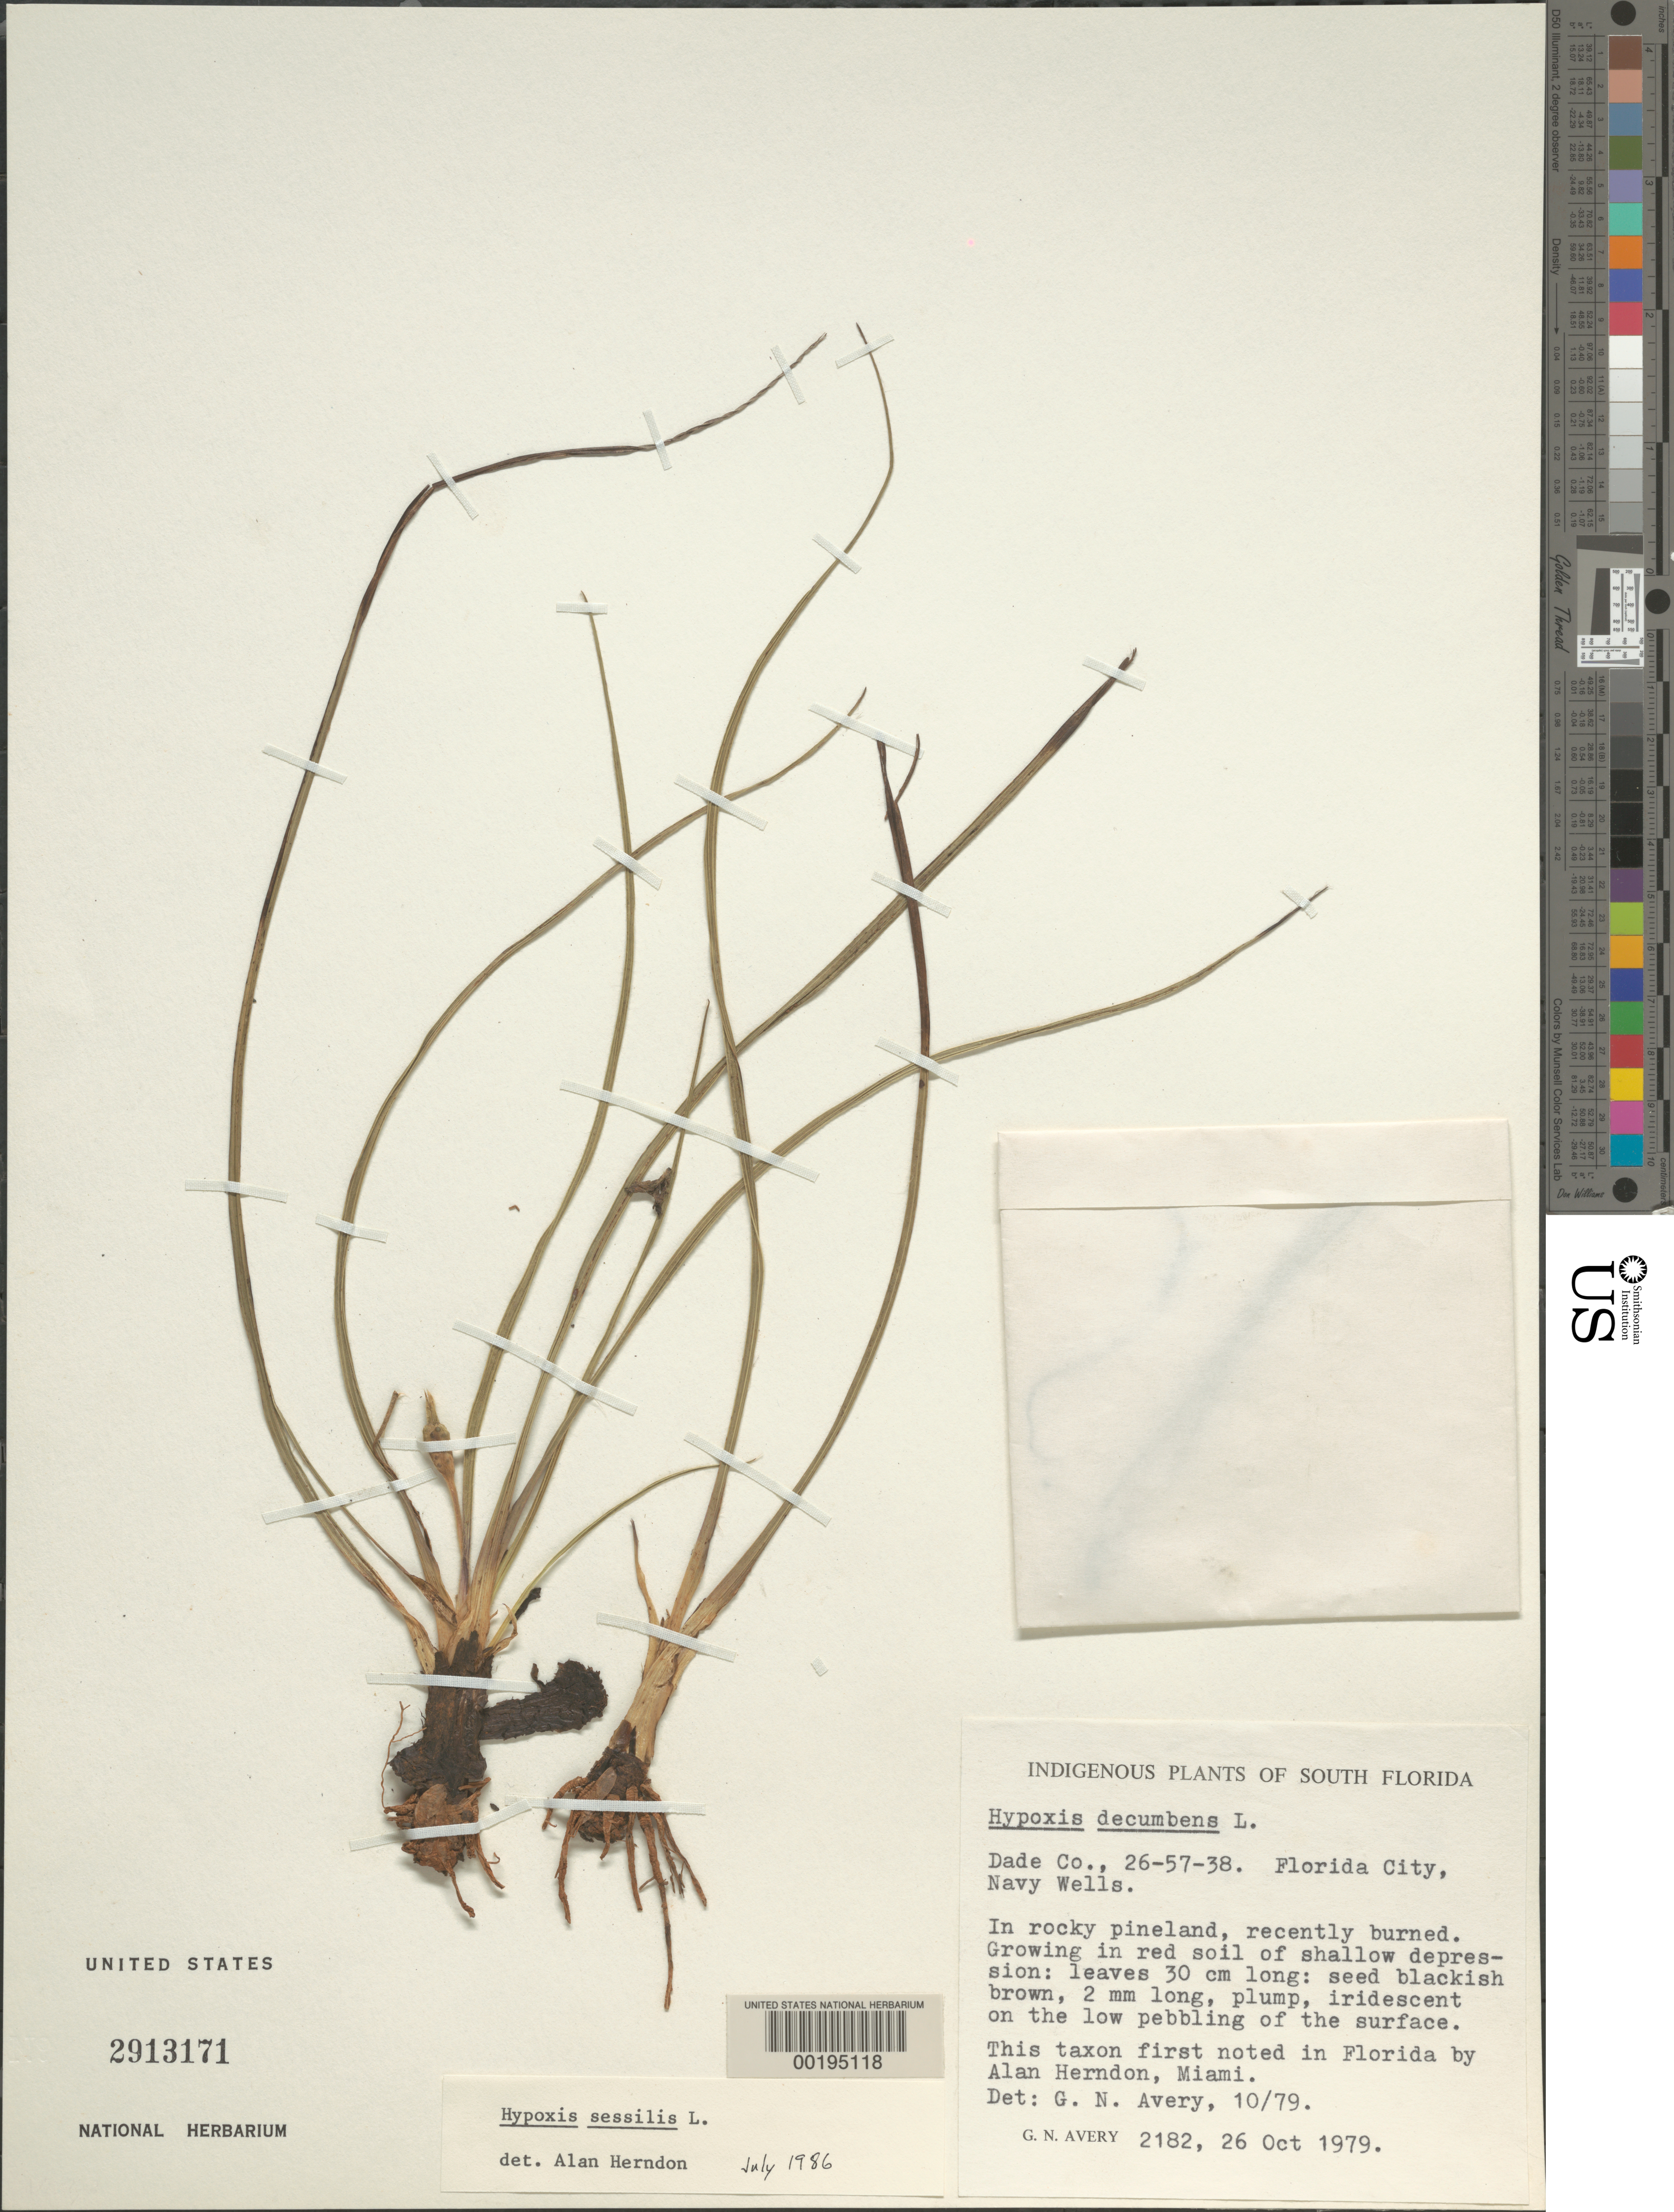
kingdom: Plantae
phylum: Tracheophyta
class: Liliopsida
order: Asparagales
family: Hypoxidaceae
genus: Hypoxis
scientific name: Hypoxis sessilis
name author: L.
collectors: G. N. Avery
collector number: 2182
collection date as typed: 26 Oct 1979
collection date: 1979-10-26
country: United States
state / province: Florida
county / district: Dade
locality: Florida city, navy wells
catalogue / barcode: US 2913171